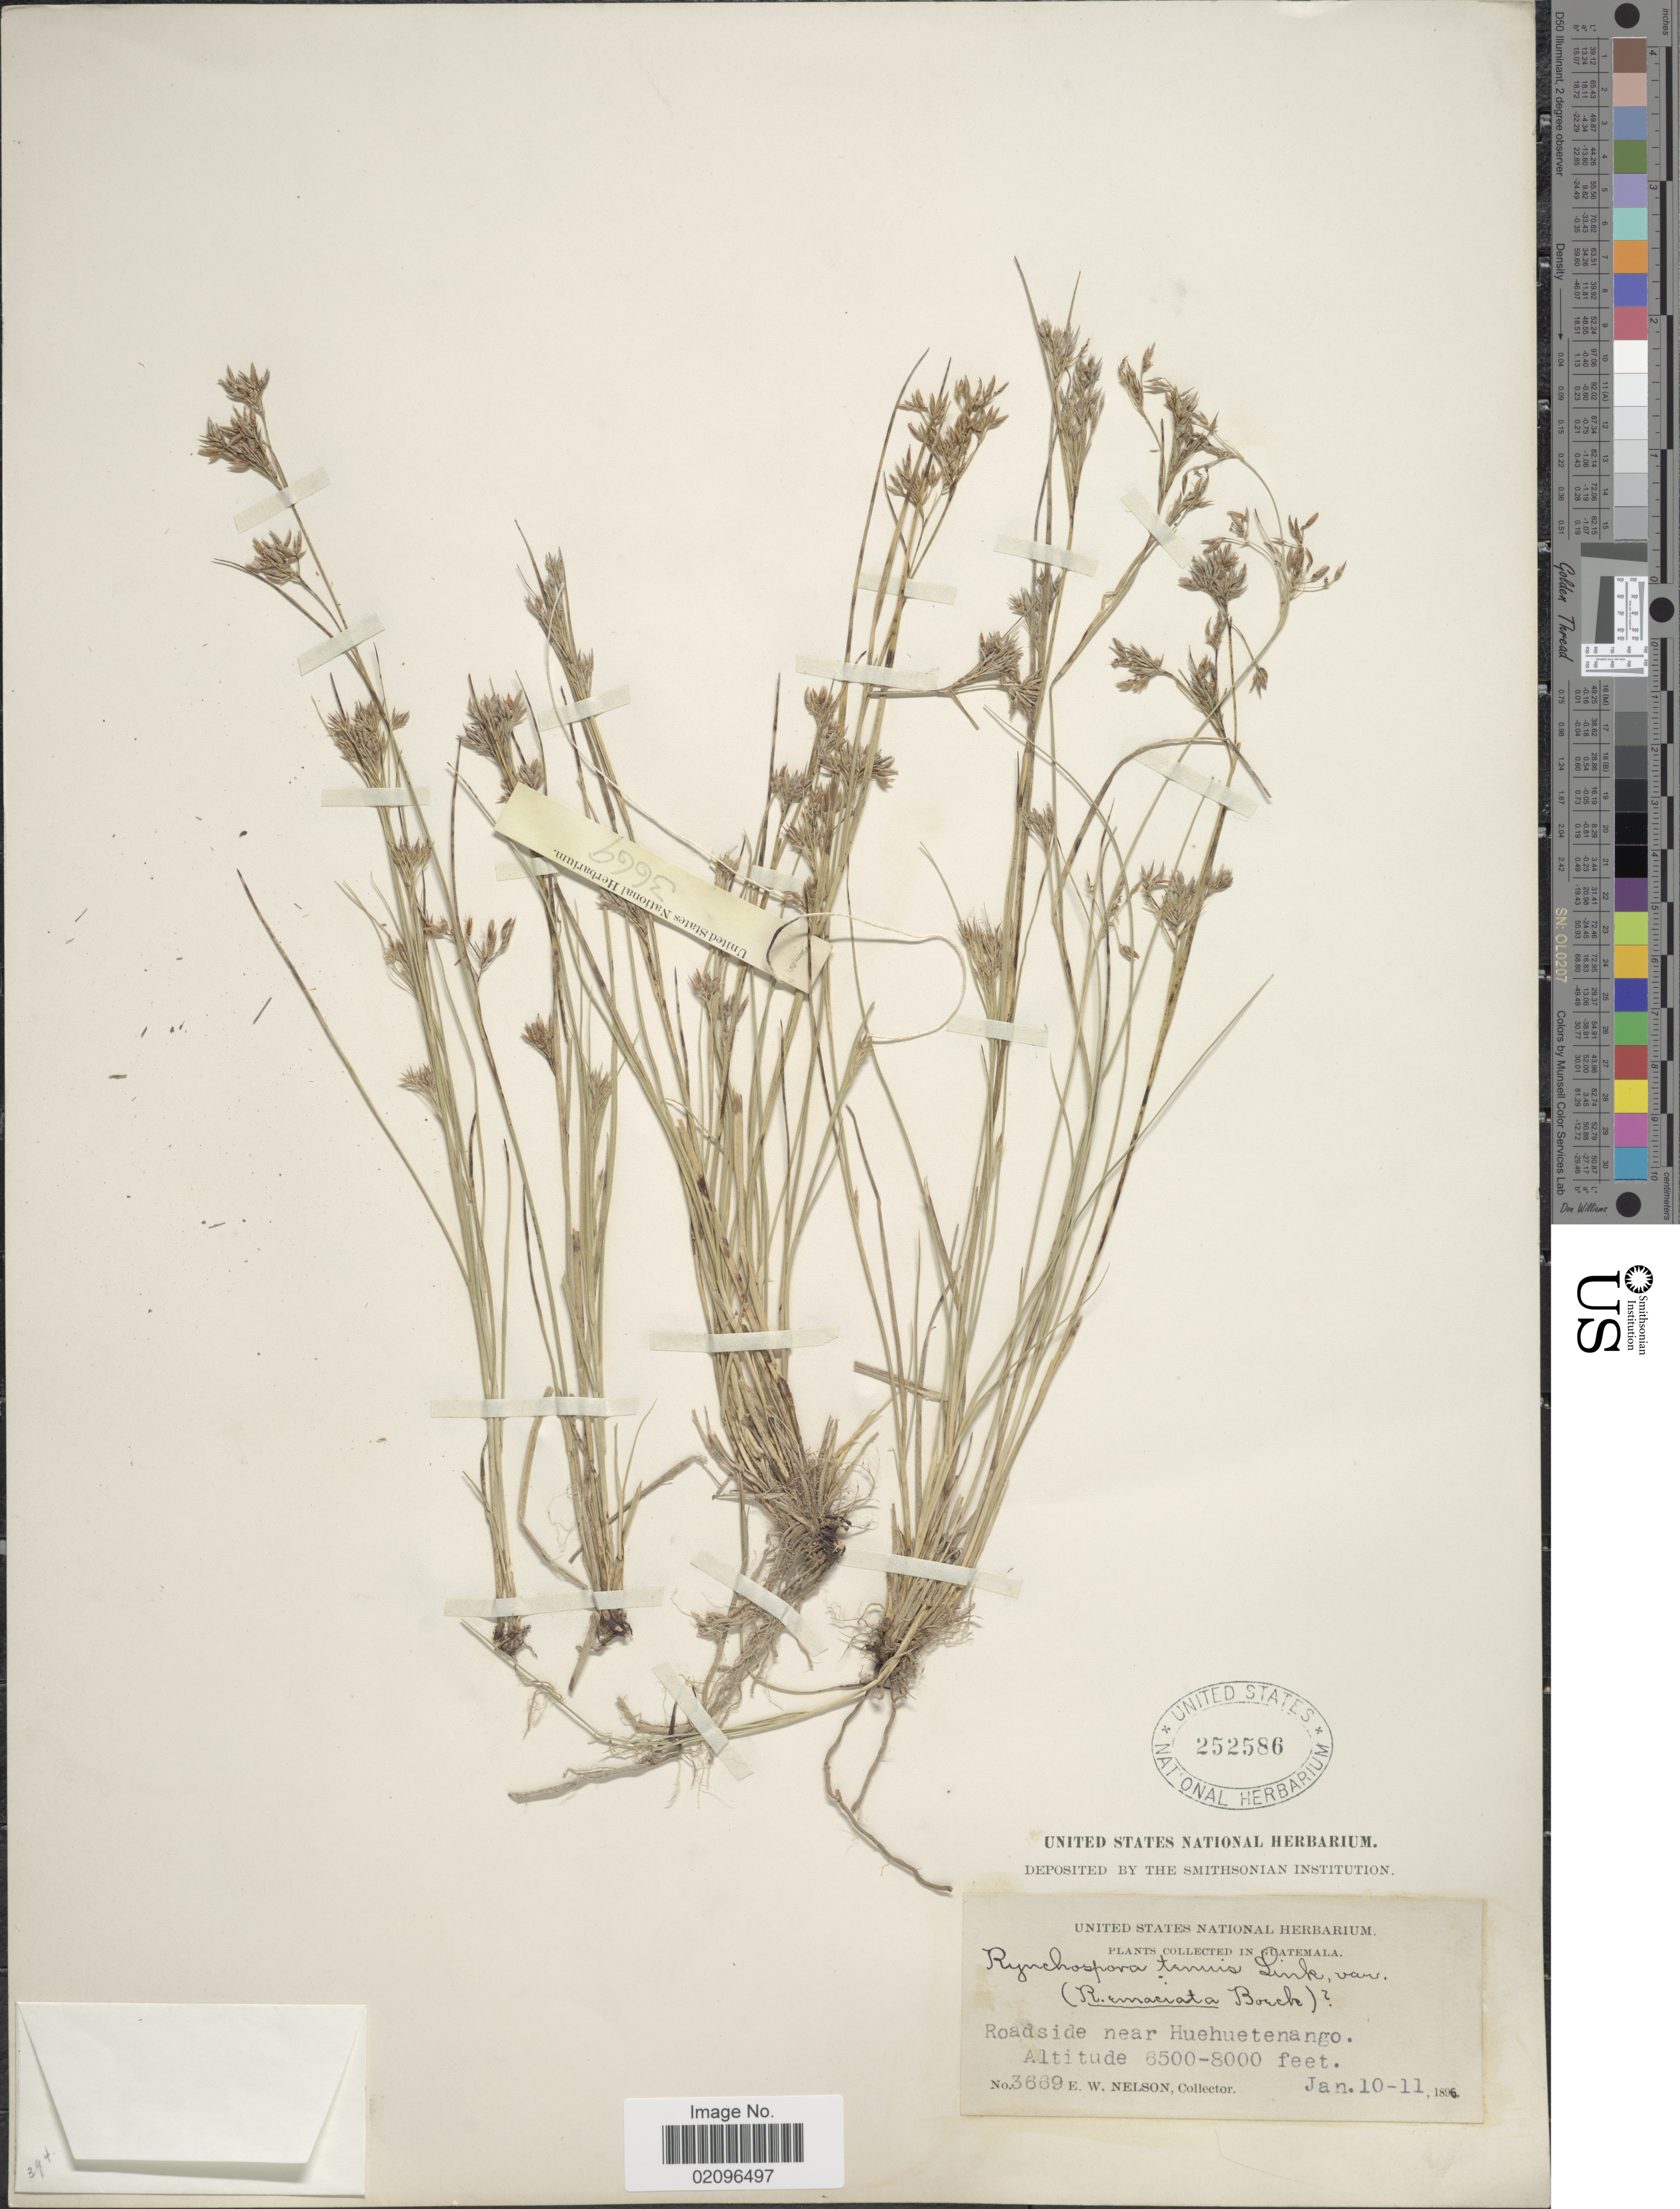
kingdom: Plantae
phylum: Tracheophyta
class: Liliopsida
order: Poales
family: Cyperaceae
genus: Rhynchospora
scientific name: Rhynchospora tenuis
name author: Link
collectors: E. W. Nelson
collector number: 3669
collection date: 1896-01-10/1896-01-11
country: Guatemala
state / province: Huehuetenango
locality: Roadside near Huehuetenango.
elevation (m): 1981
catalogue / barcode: US 252586